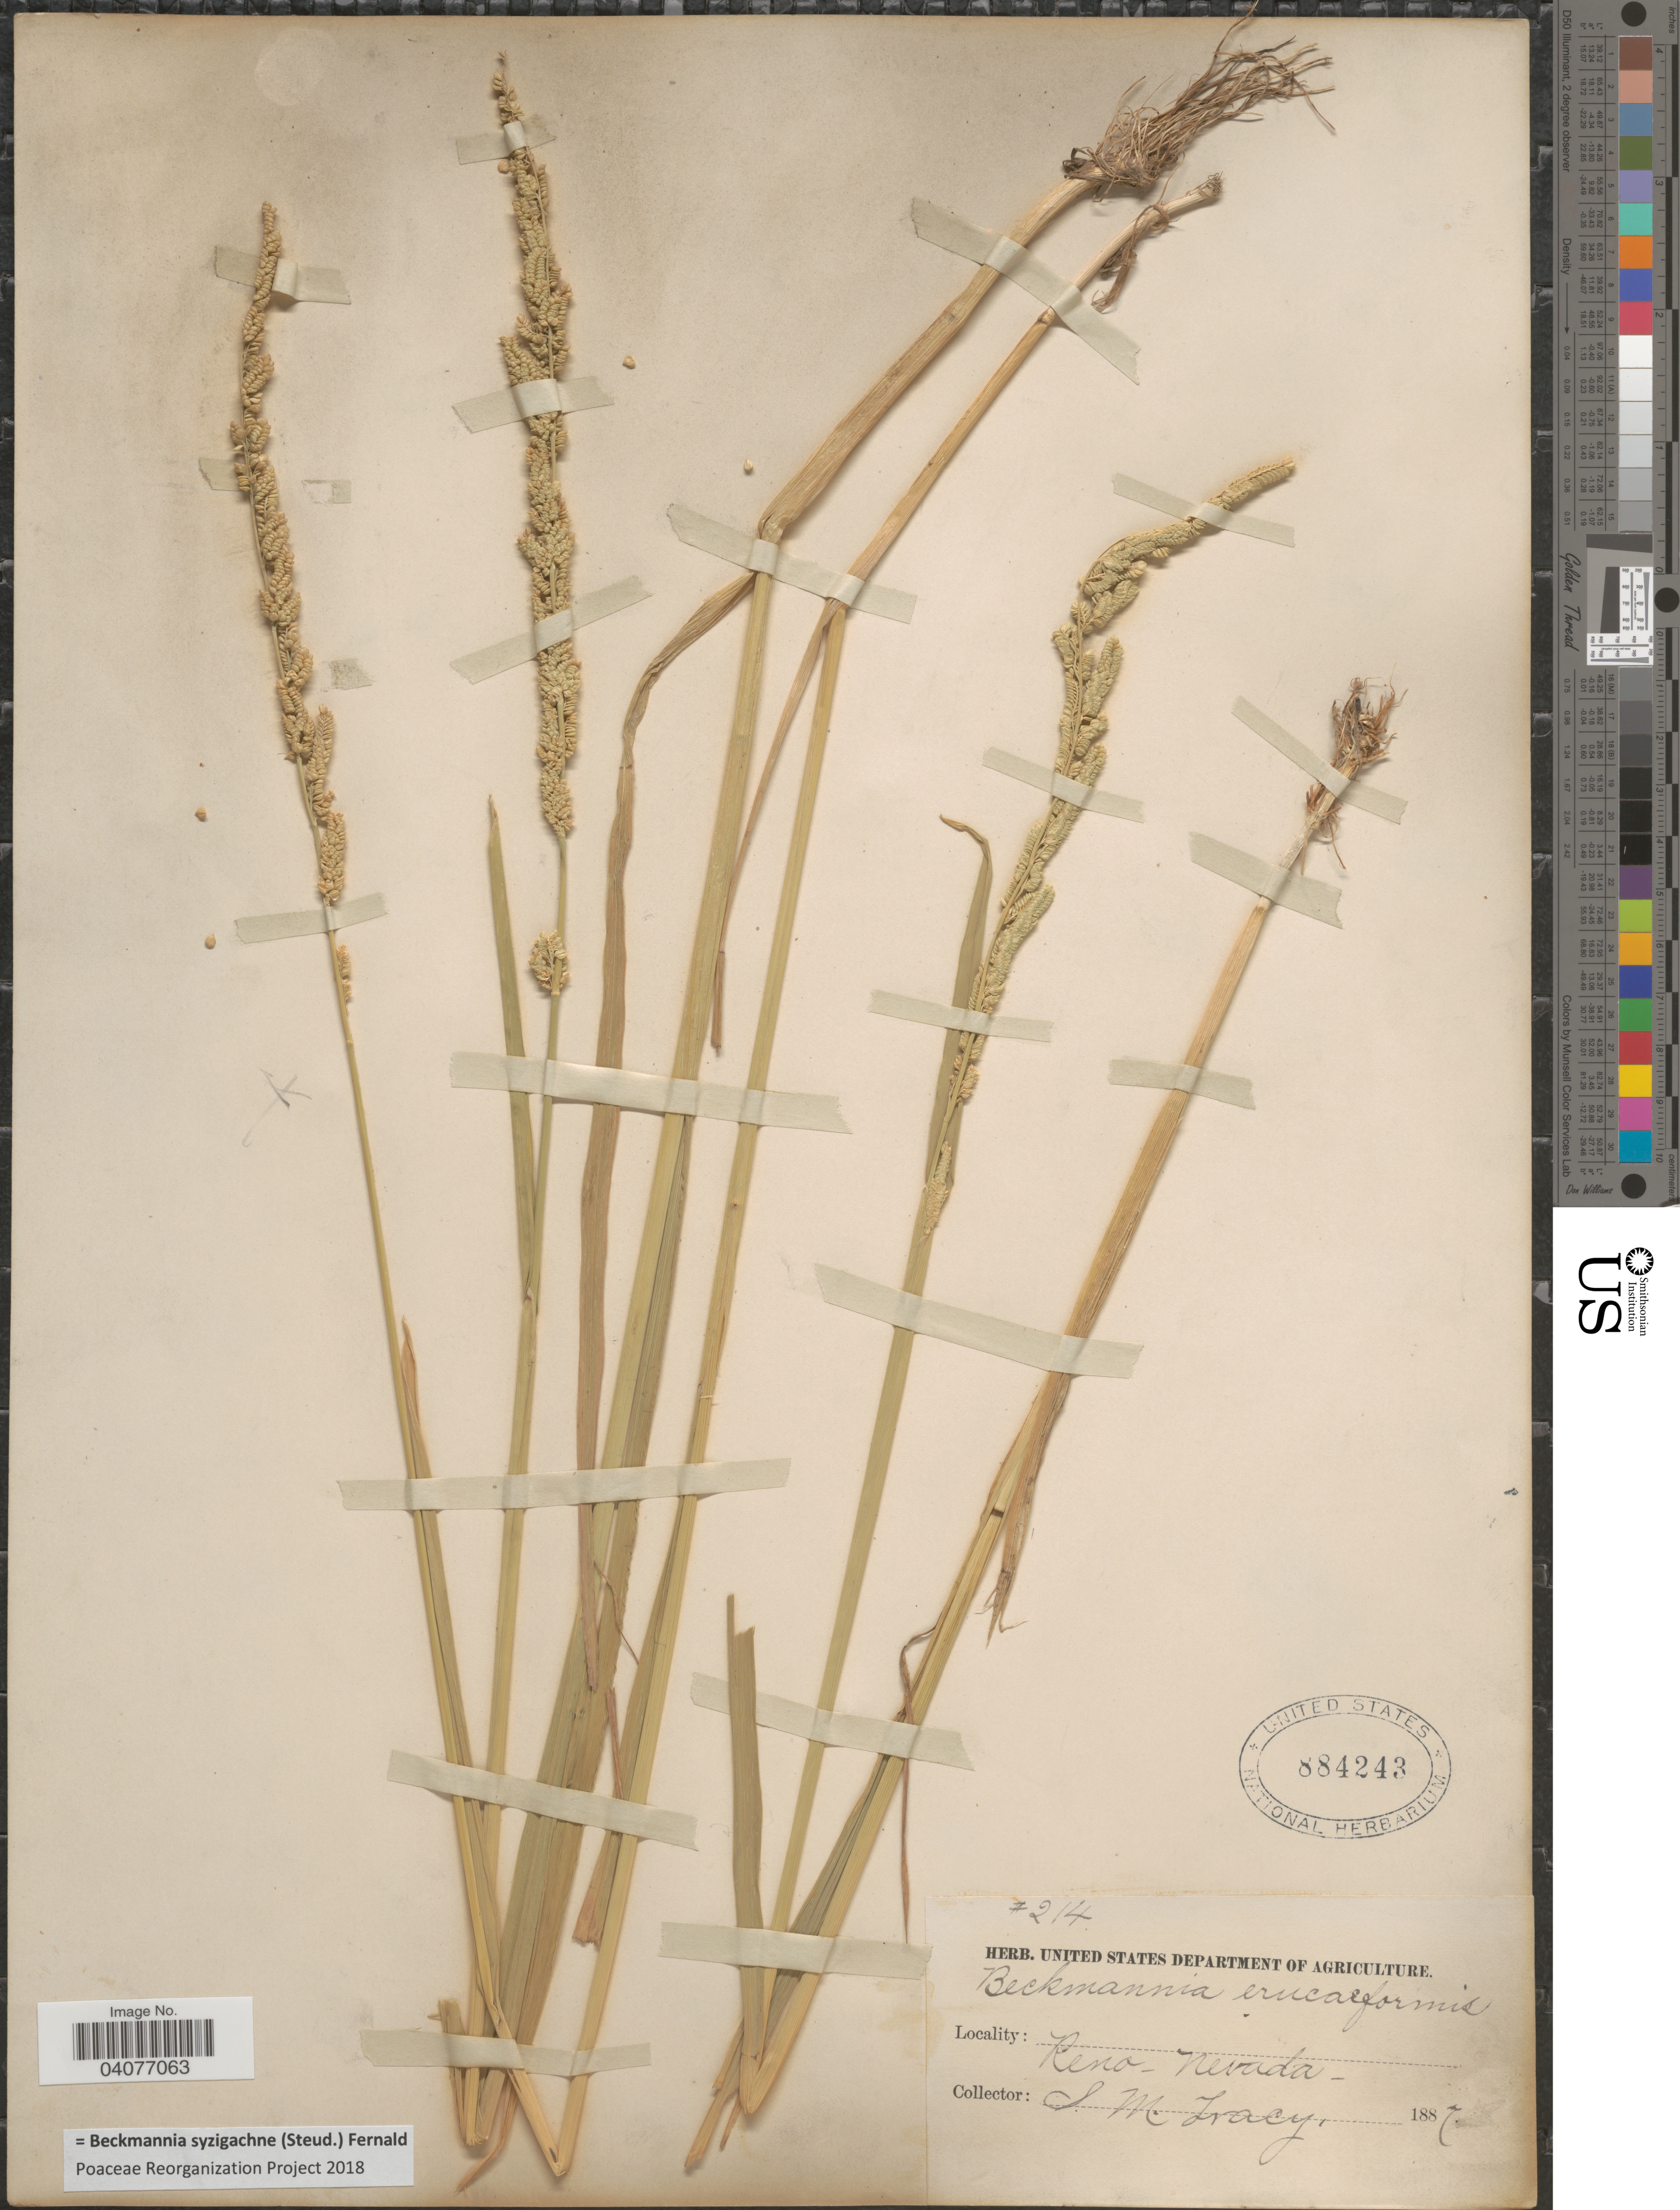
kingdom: Plantae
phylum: Tracheophyta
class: Liliopsida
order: Poales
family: Poaceae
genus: Beckmannia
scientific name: Beckmannia syzigachne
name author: (Steud.) Fernald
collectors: S. M. Tracy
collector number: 214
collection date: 1887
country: United States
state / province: Nevada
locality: Reno.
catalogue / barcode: US 884243